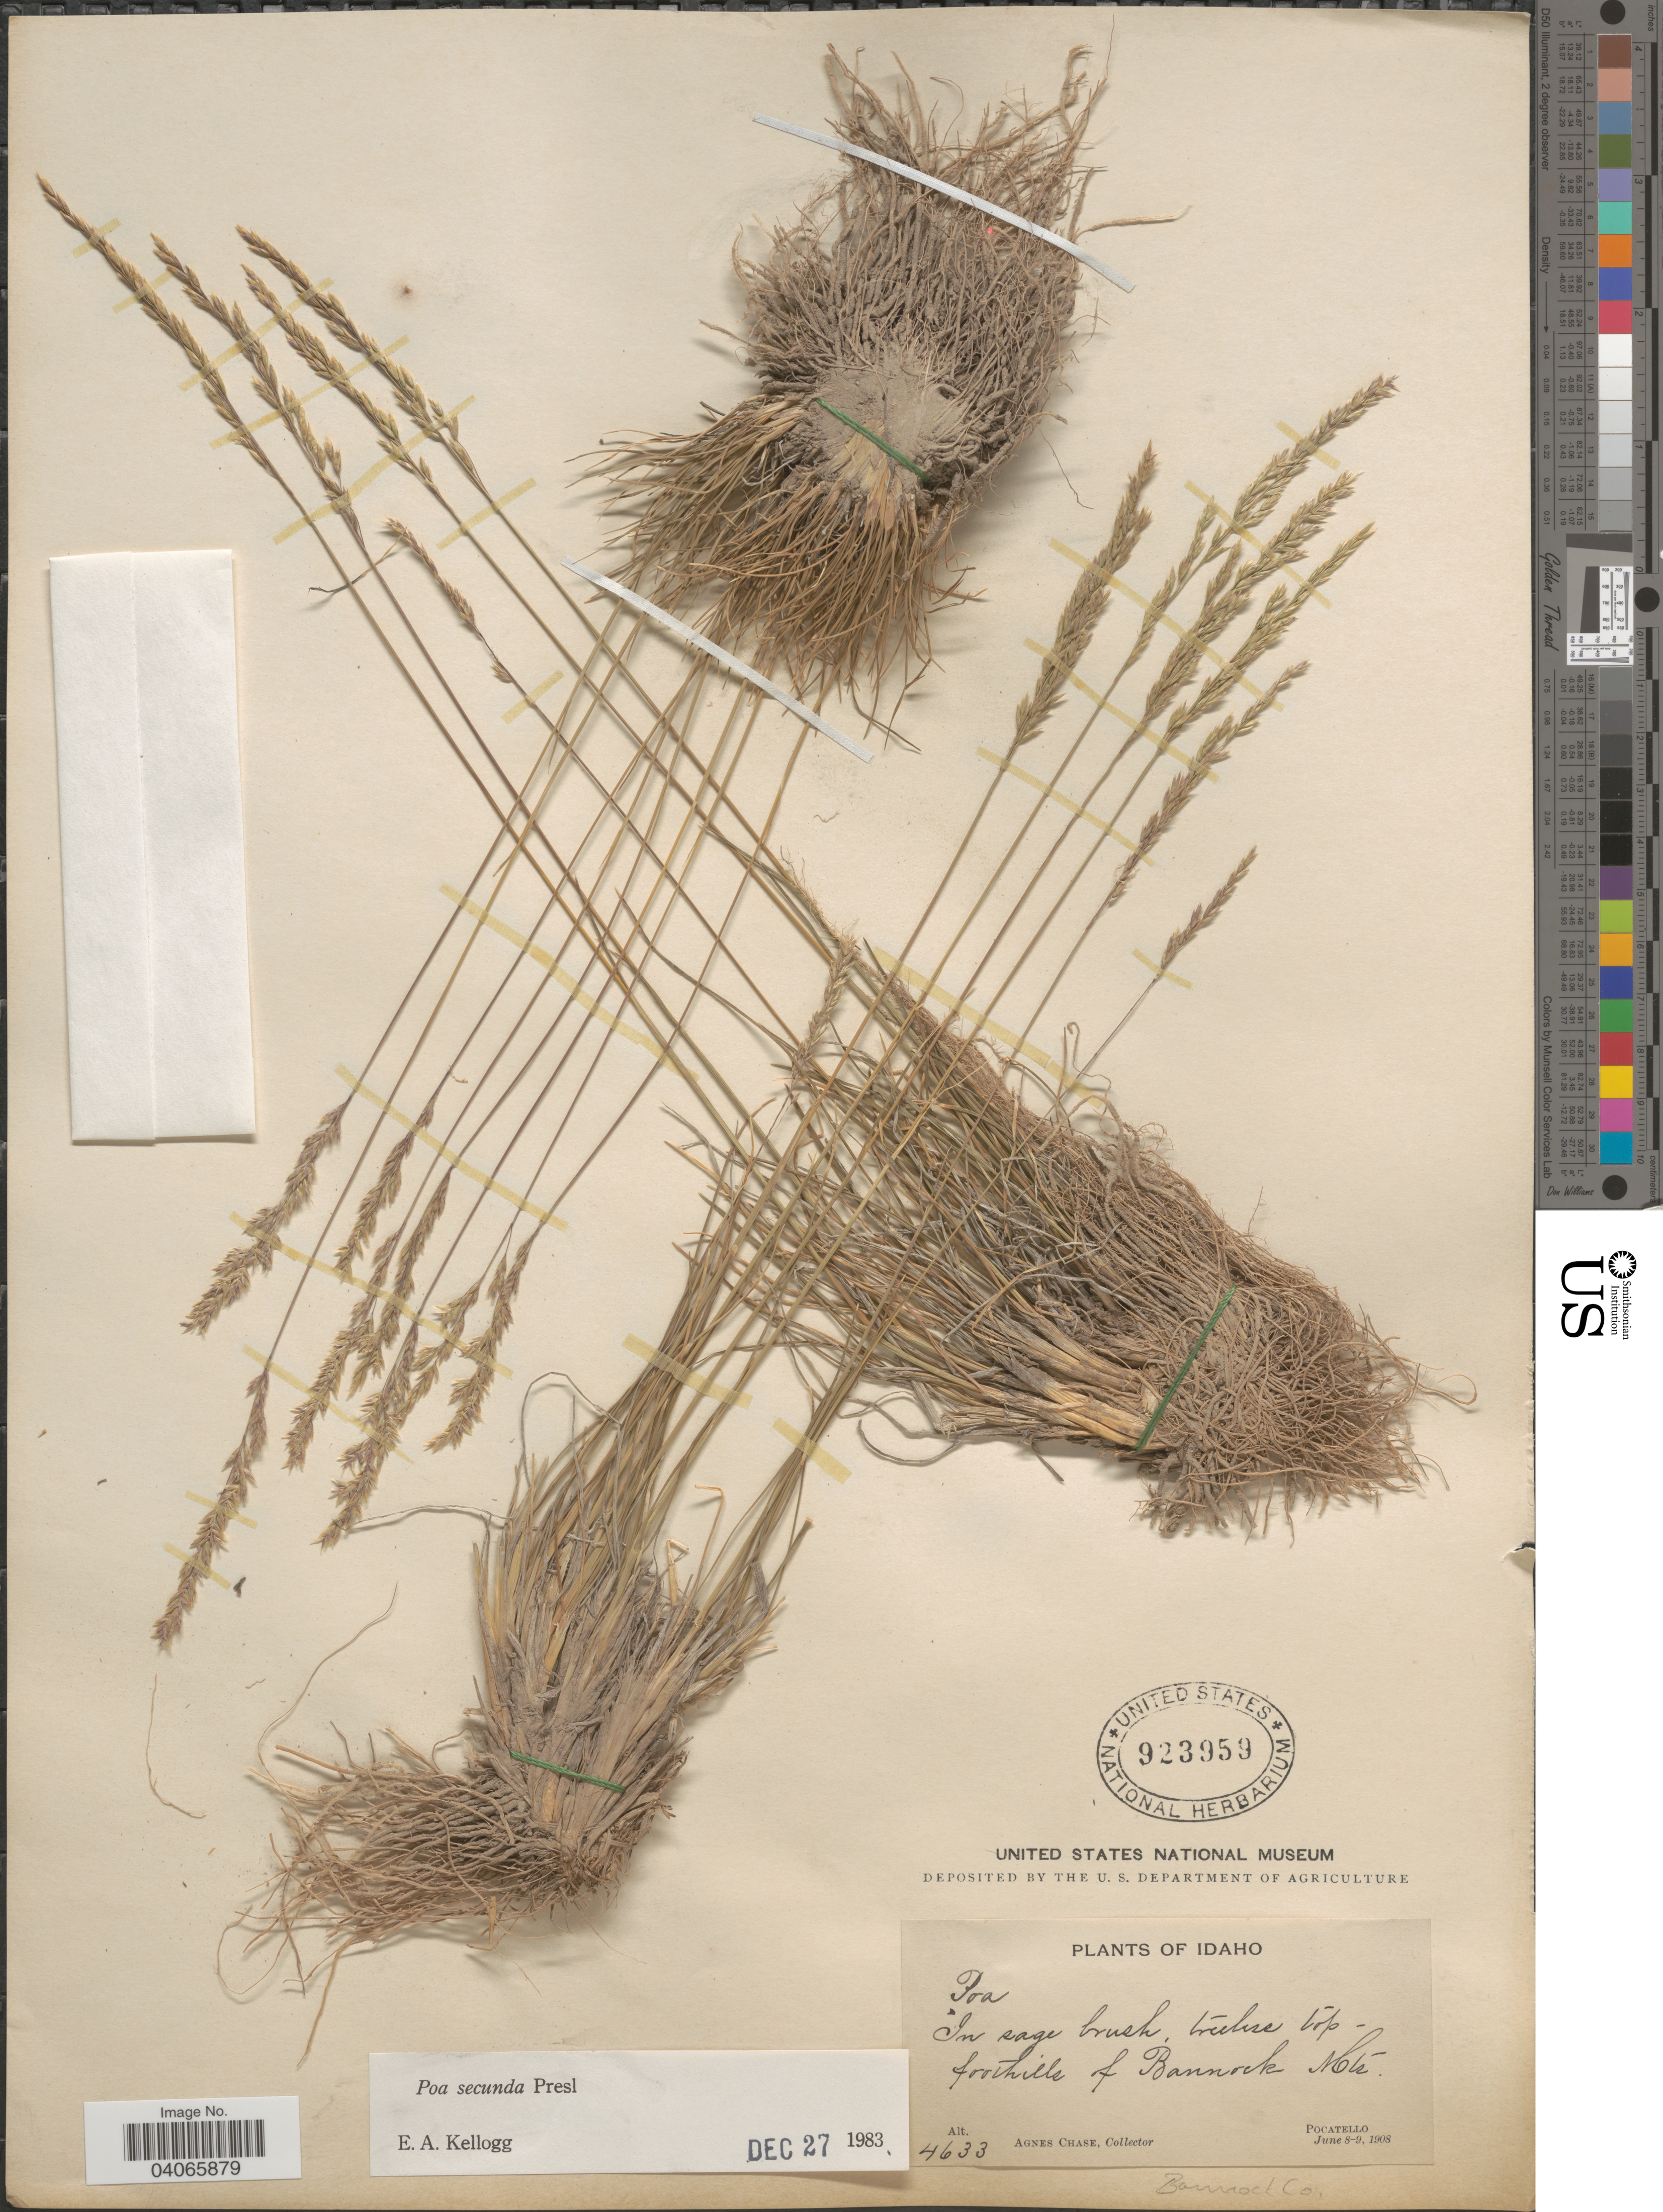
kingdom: Plantae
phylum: Tracheophyta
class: Liliopsida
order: Poales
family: Poaceae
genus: Poa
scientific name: Poa secunda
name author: J. Presl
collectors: A. Chase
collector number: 4633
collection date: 1908-06-08/1908-06-09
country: United States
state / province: Idaho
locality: Foothills of Bannock Mts. Pocatello. Bannock Co.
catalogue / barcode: US 923959